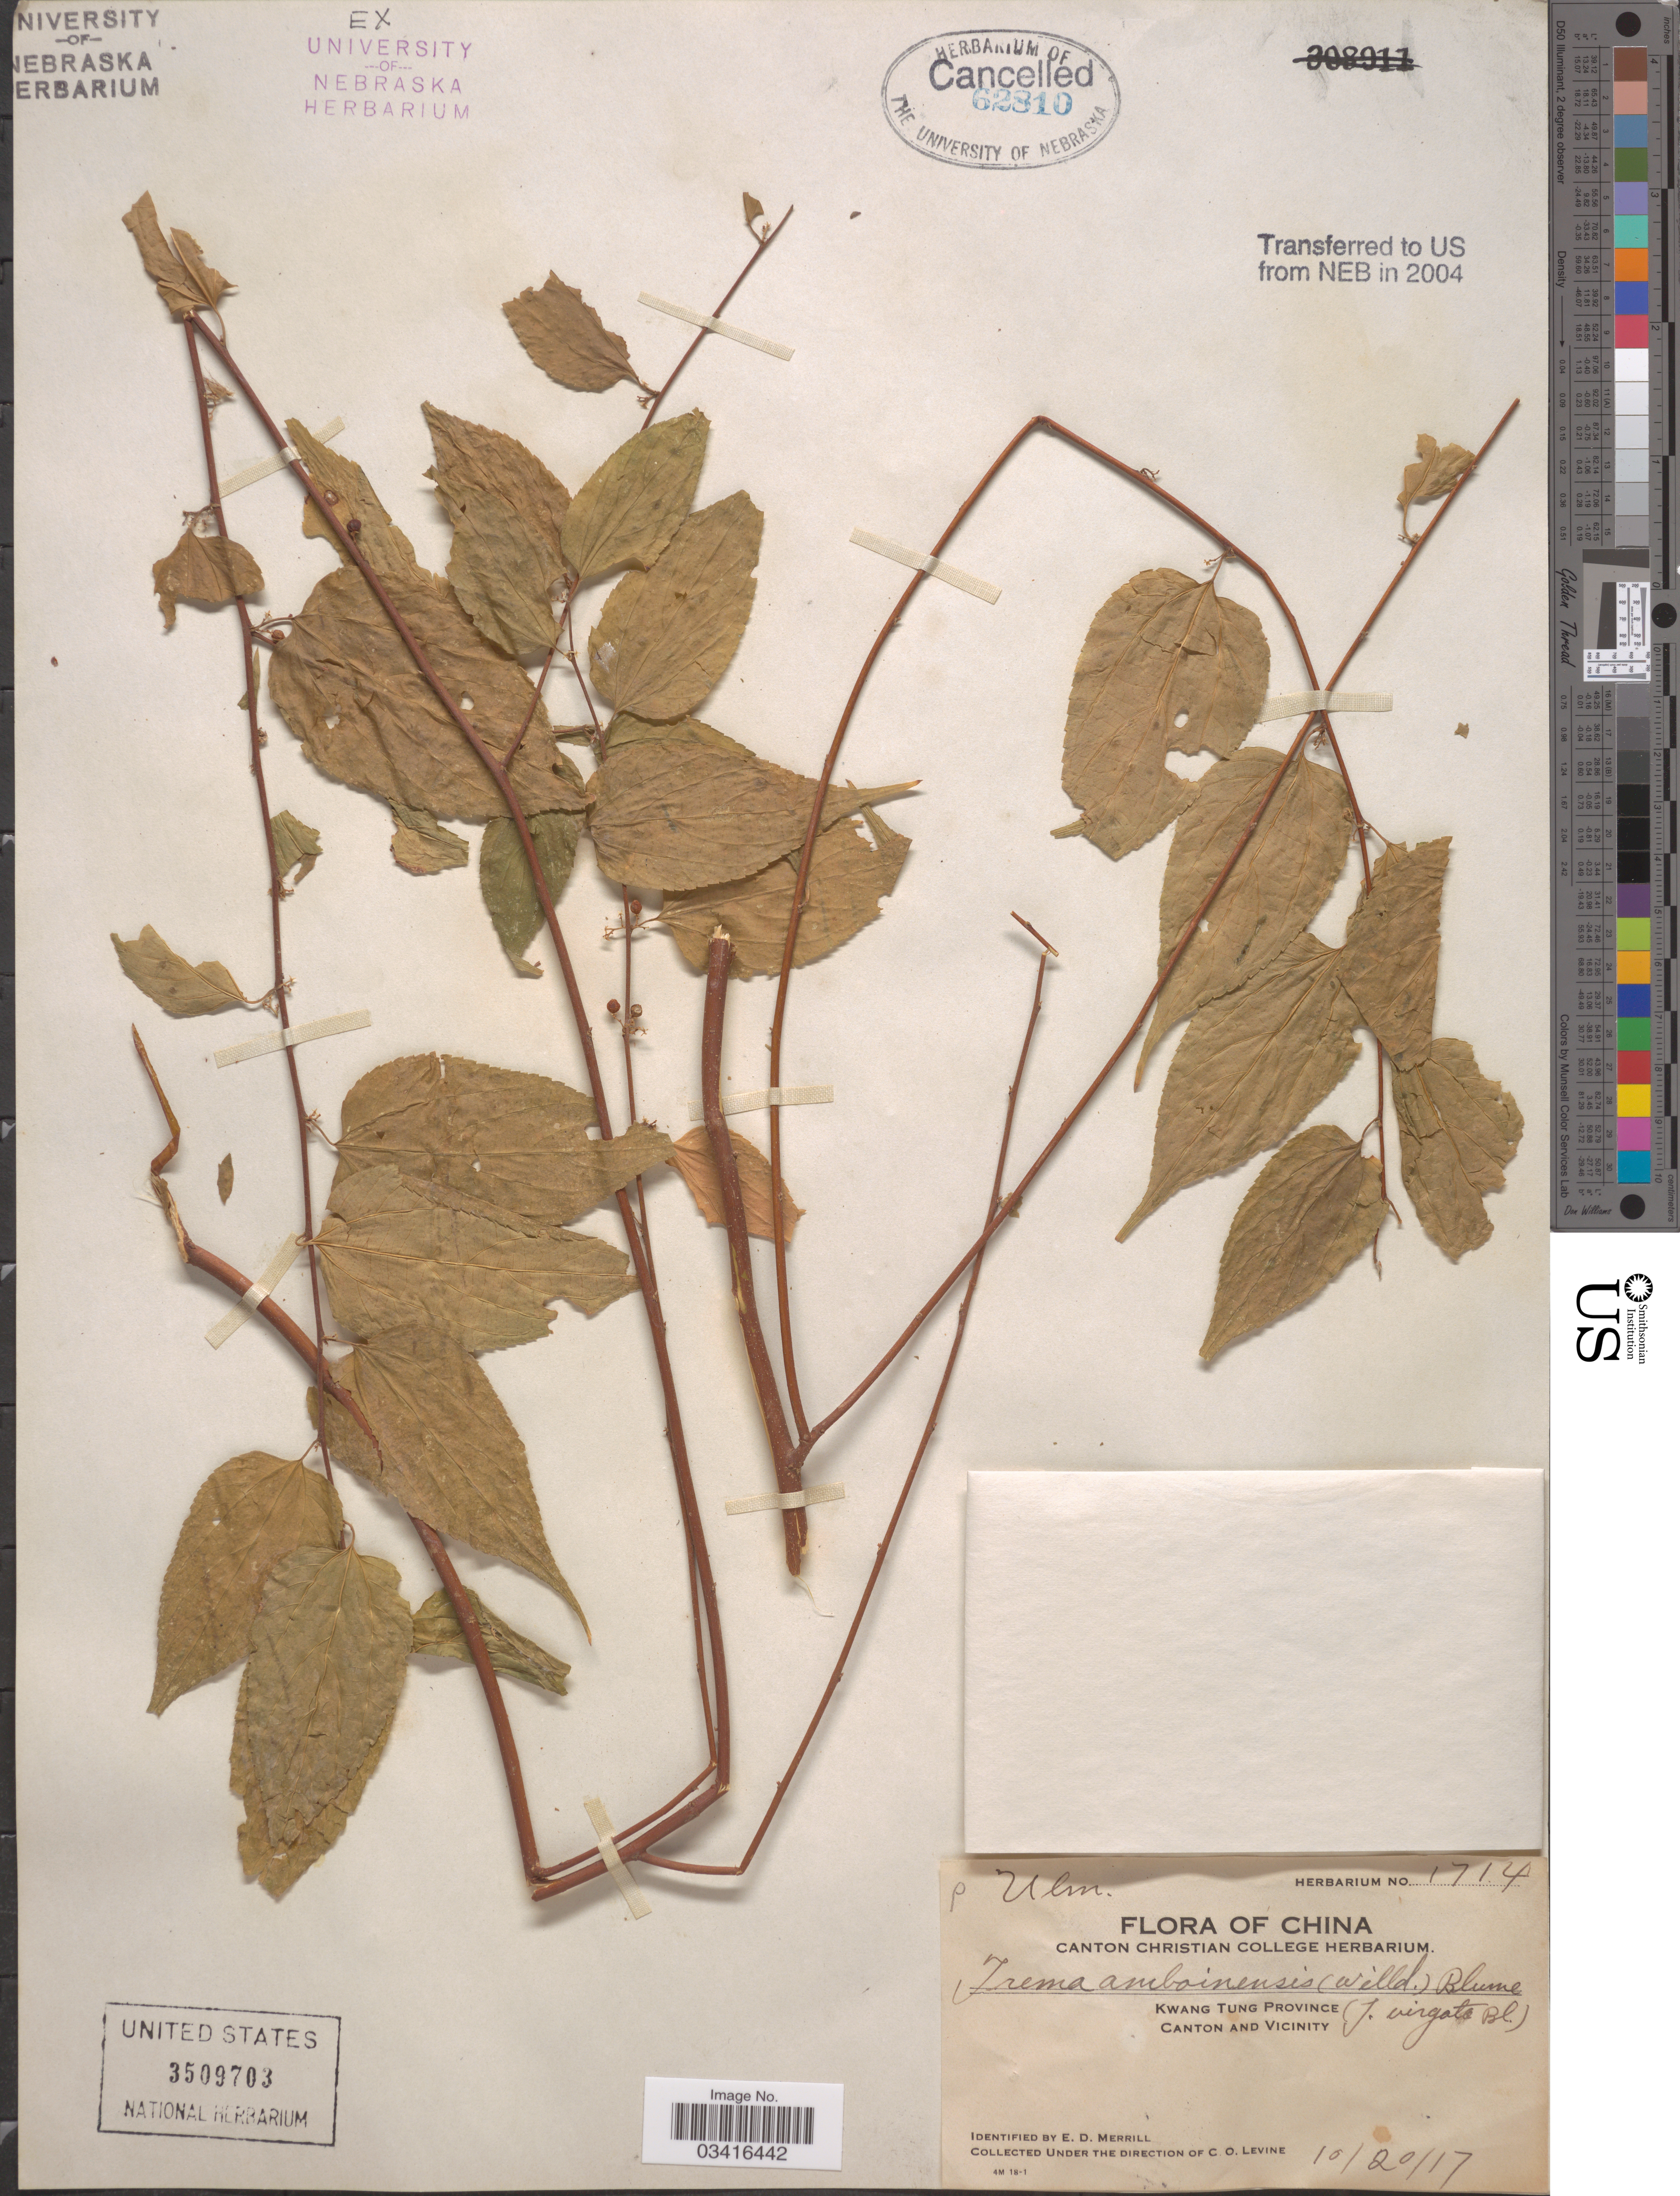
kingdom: Plantae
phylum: Tracheophyta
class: Magnoliopsida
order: Rosales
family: Cannabaceae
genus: Trema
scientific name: Trema cannabina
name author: Lour.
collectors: C. O. Levine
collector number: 1714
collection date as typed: Transcribed d/m/y: 20/10/17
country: China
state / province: Guangdong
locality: Kwang Tung Province. Canton and vicinity.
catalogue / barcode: US 3509703